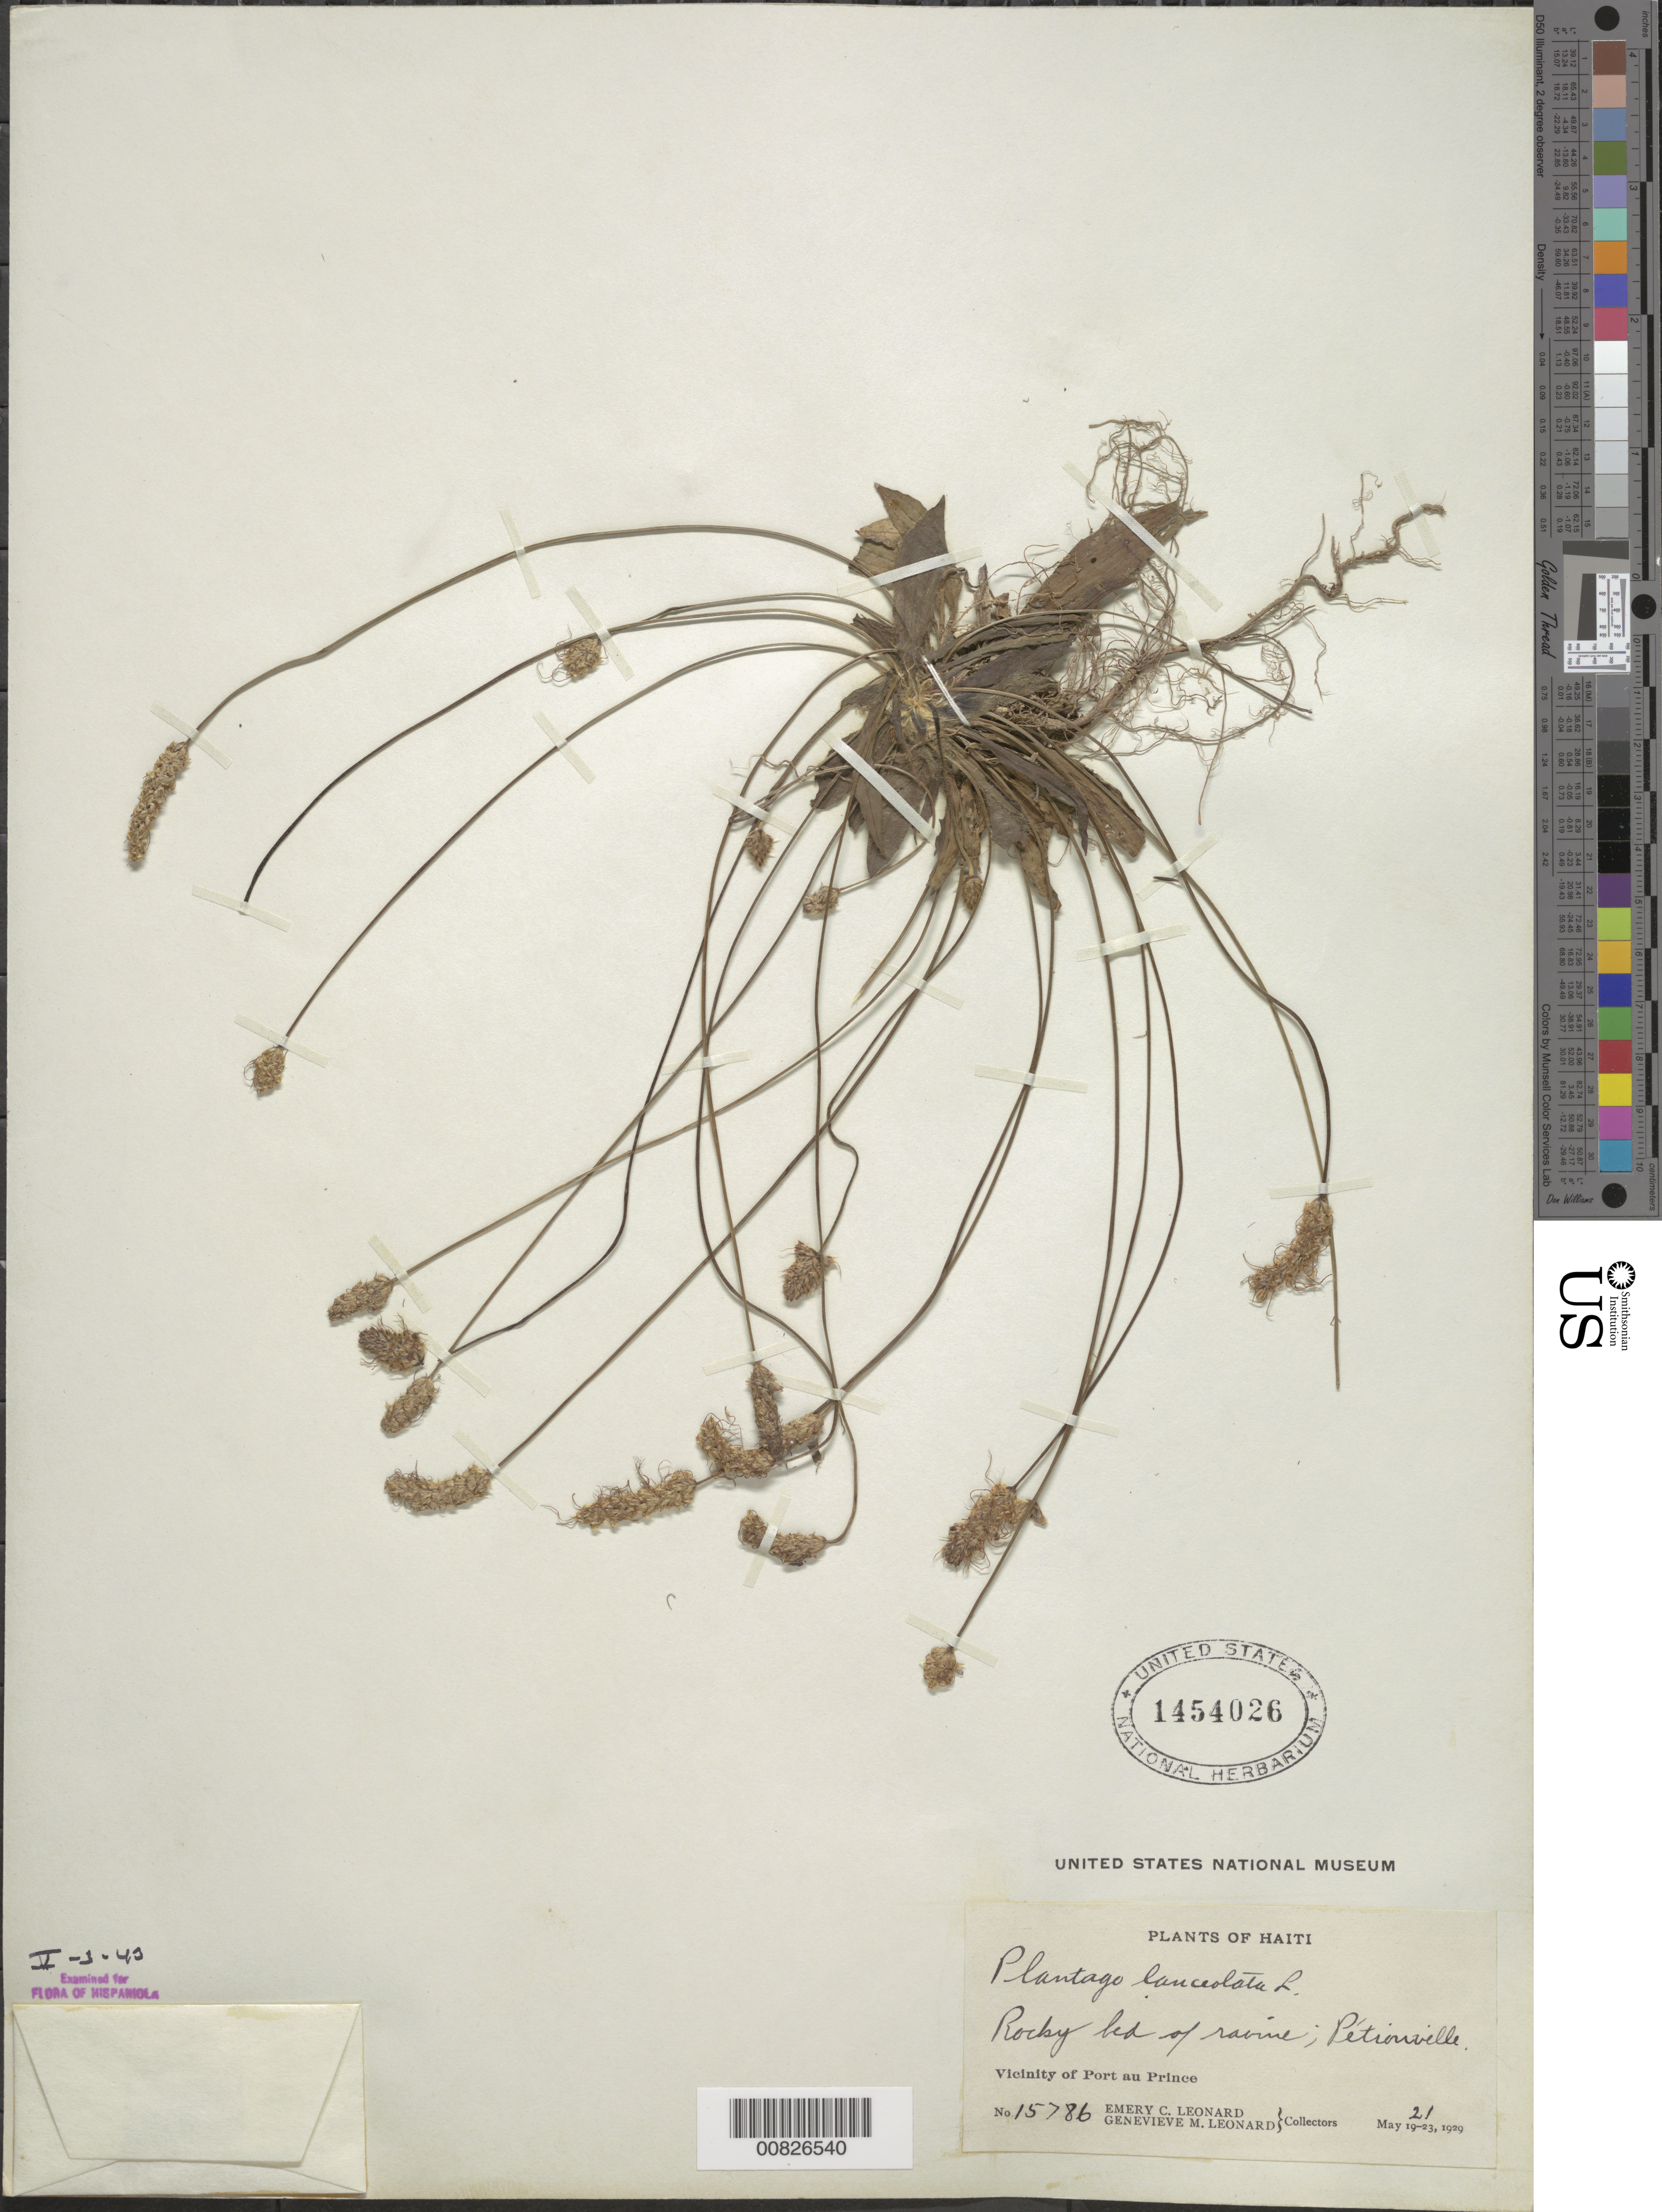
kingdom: Plantae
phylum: Tracheophyta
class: Magnoliopsida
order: Lamiales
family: Plantaginaceae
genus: Plantago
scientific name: Plantago lanceolata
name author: L.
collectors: E. C. Leonard & G. M. Leonard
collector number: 15786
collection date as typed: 21 May 1929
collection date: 1929-05-21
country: Haiti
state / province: Ouest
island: Hispaniola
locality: Pétionville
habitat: Rocky bed of ravine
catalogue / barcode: US 1454026